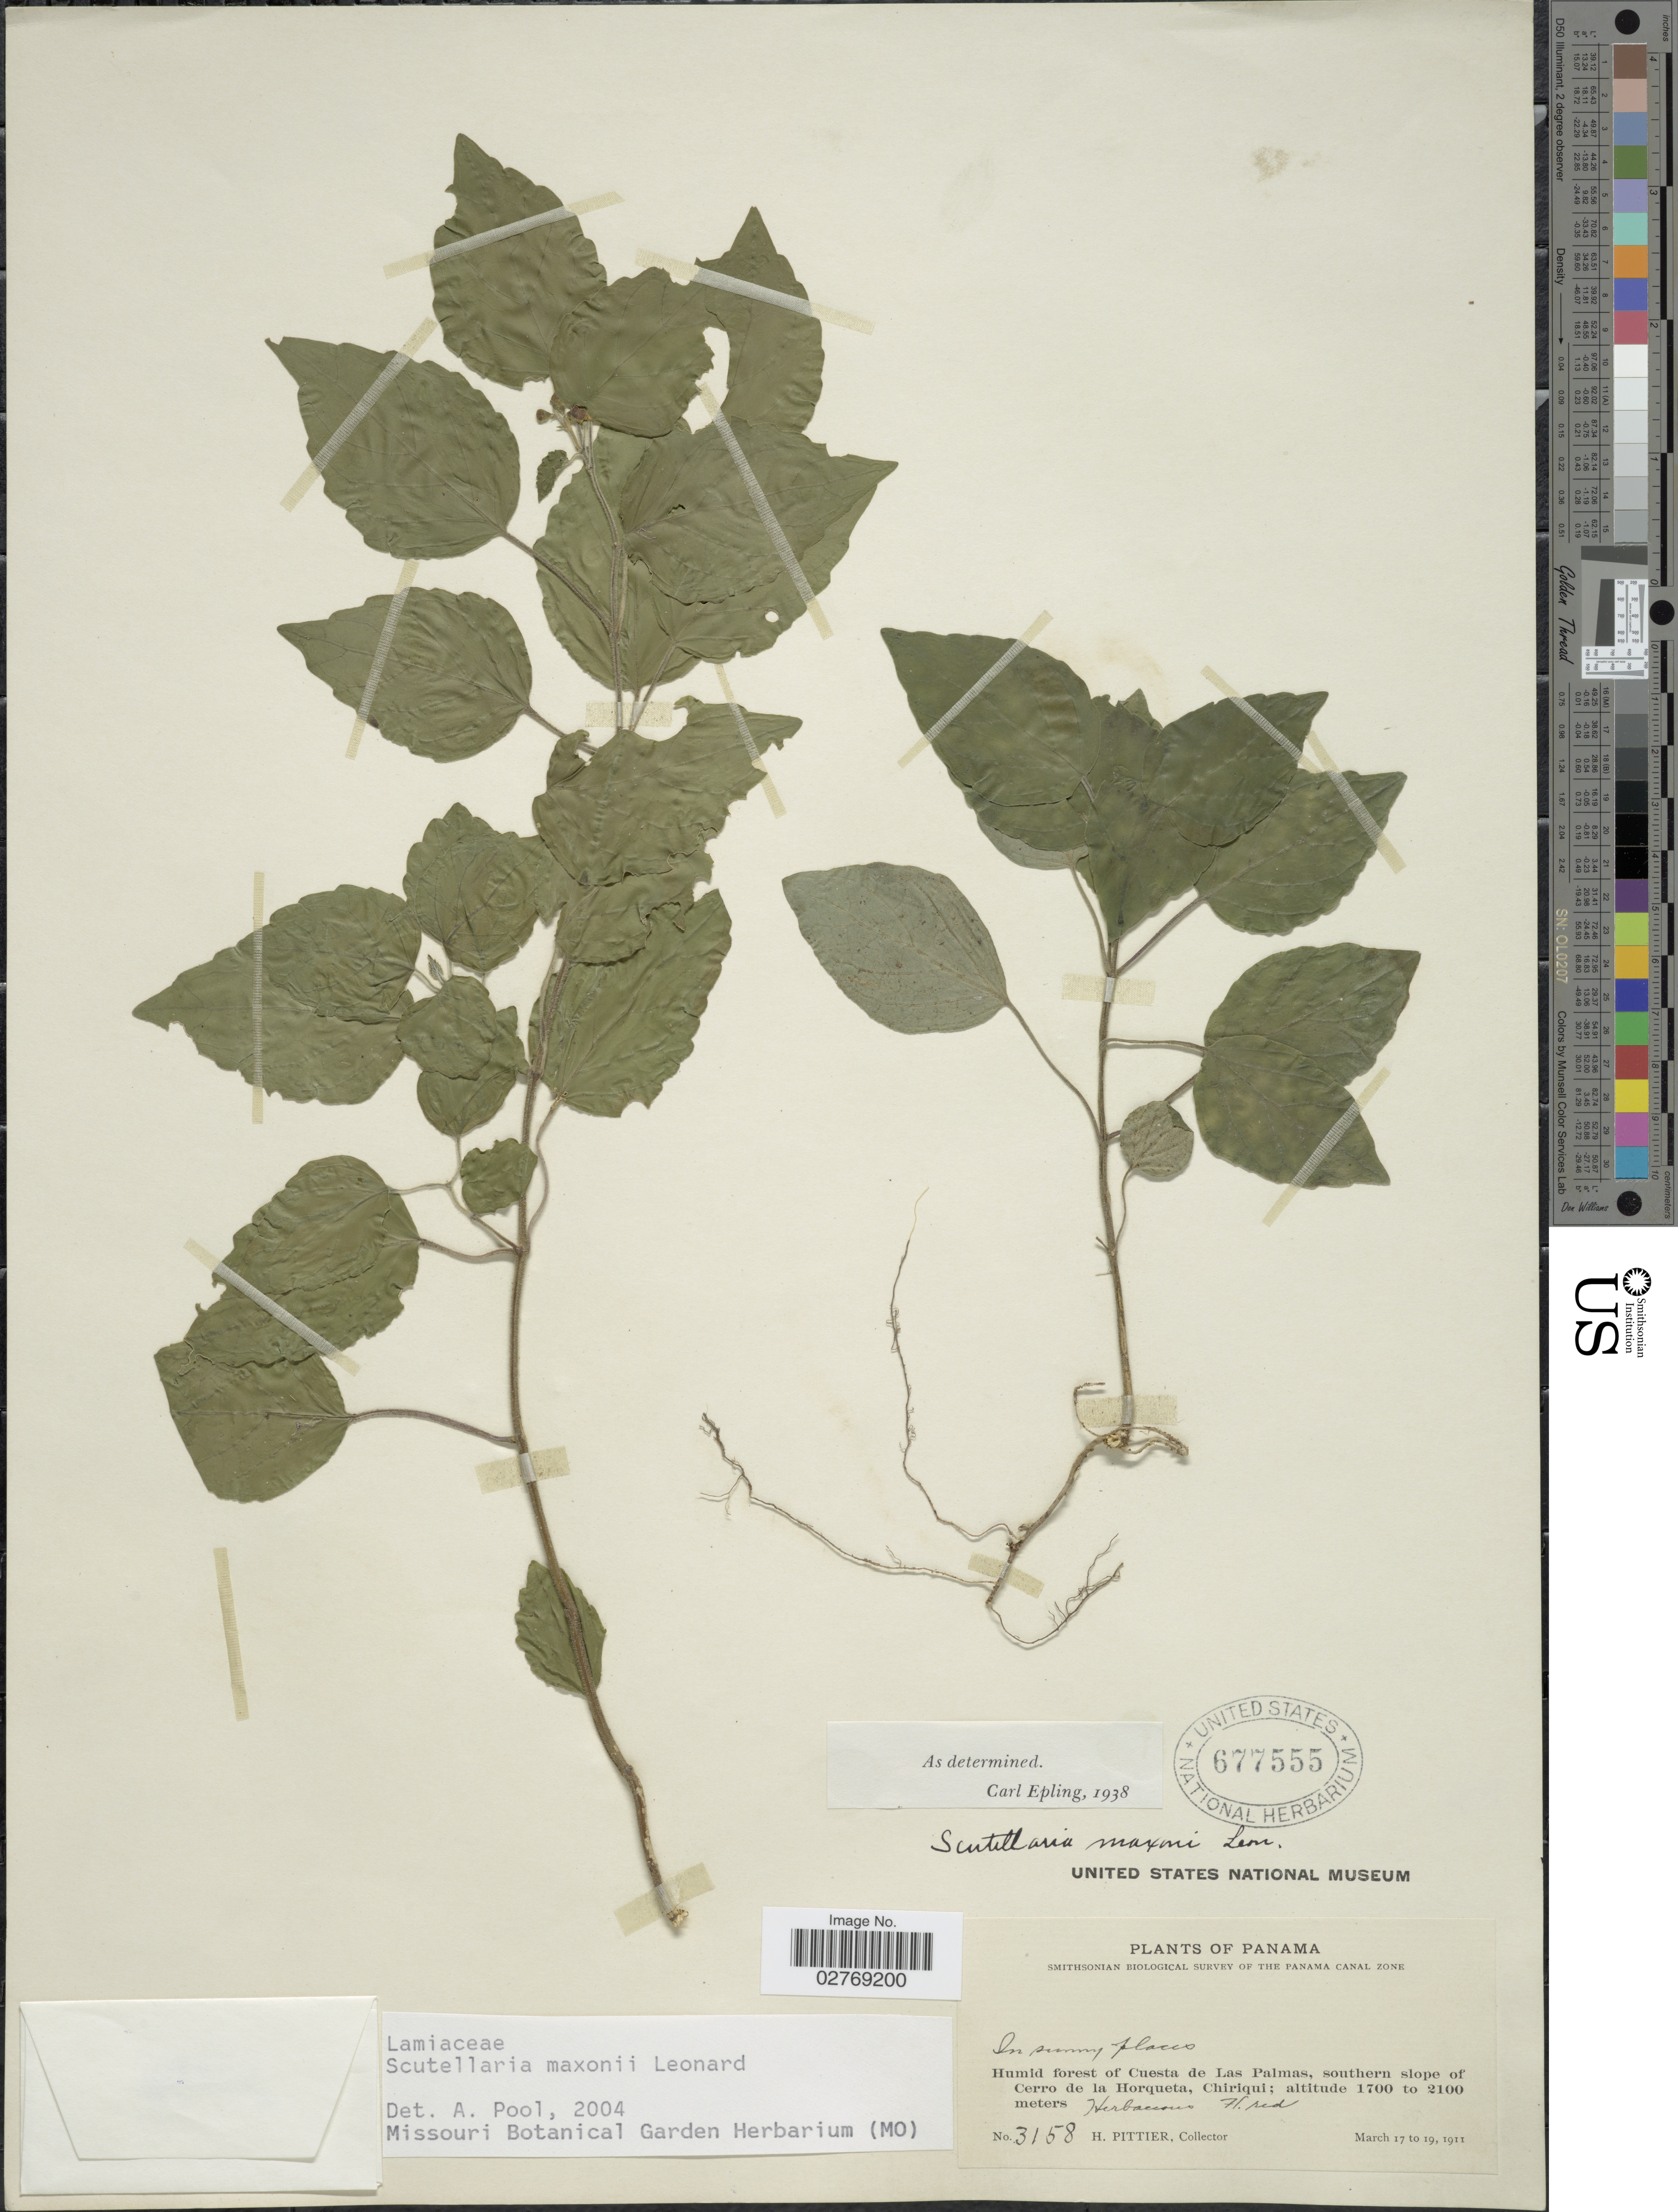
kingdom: Plantae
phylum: Tracheophyta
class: Magnoliopsida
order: Lamiales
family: Lamiaceae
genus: Scutellaria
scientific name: Scutellaria maxonii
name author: Leonard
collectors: H. F. Pittier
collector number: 3158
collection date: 1911-03-17/1911-03-19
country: Panama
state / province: Chiriqui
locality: Humid forest of Cuesta de Las Palmas, southern slope of Cerro de la Horqueta.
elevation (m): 1700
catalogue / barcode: US 677555